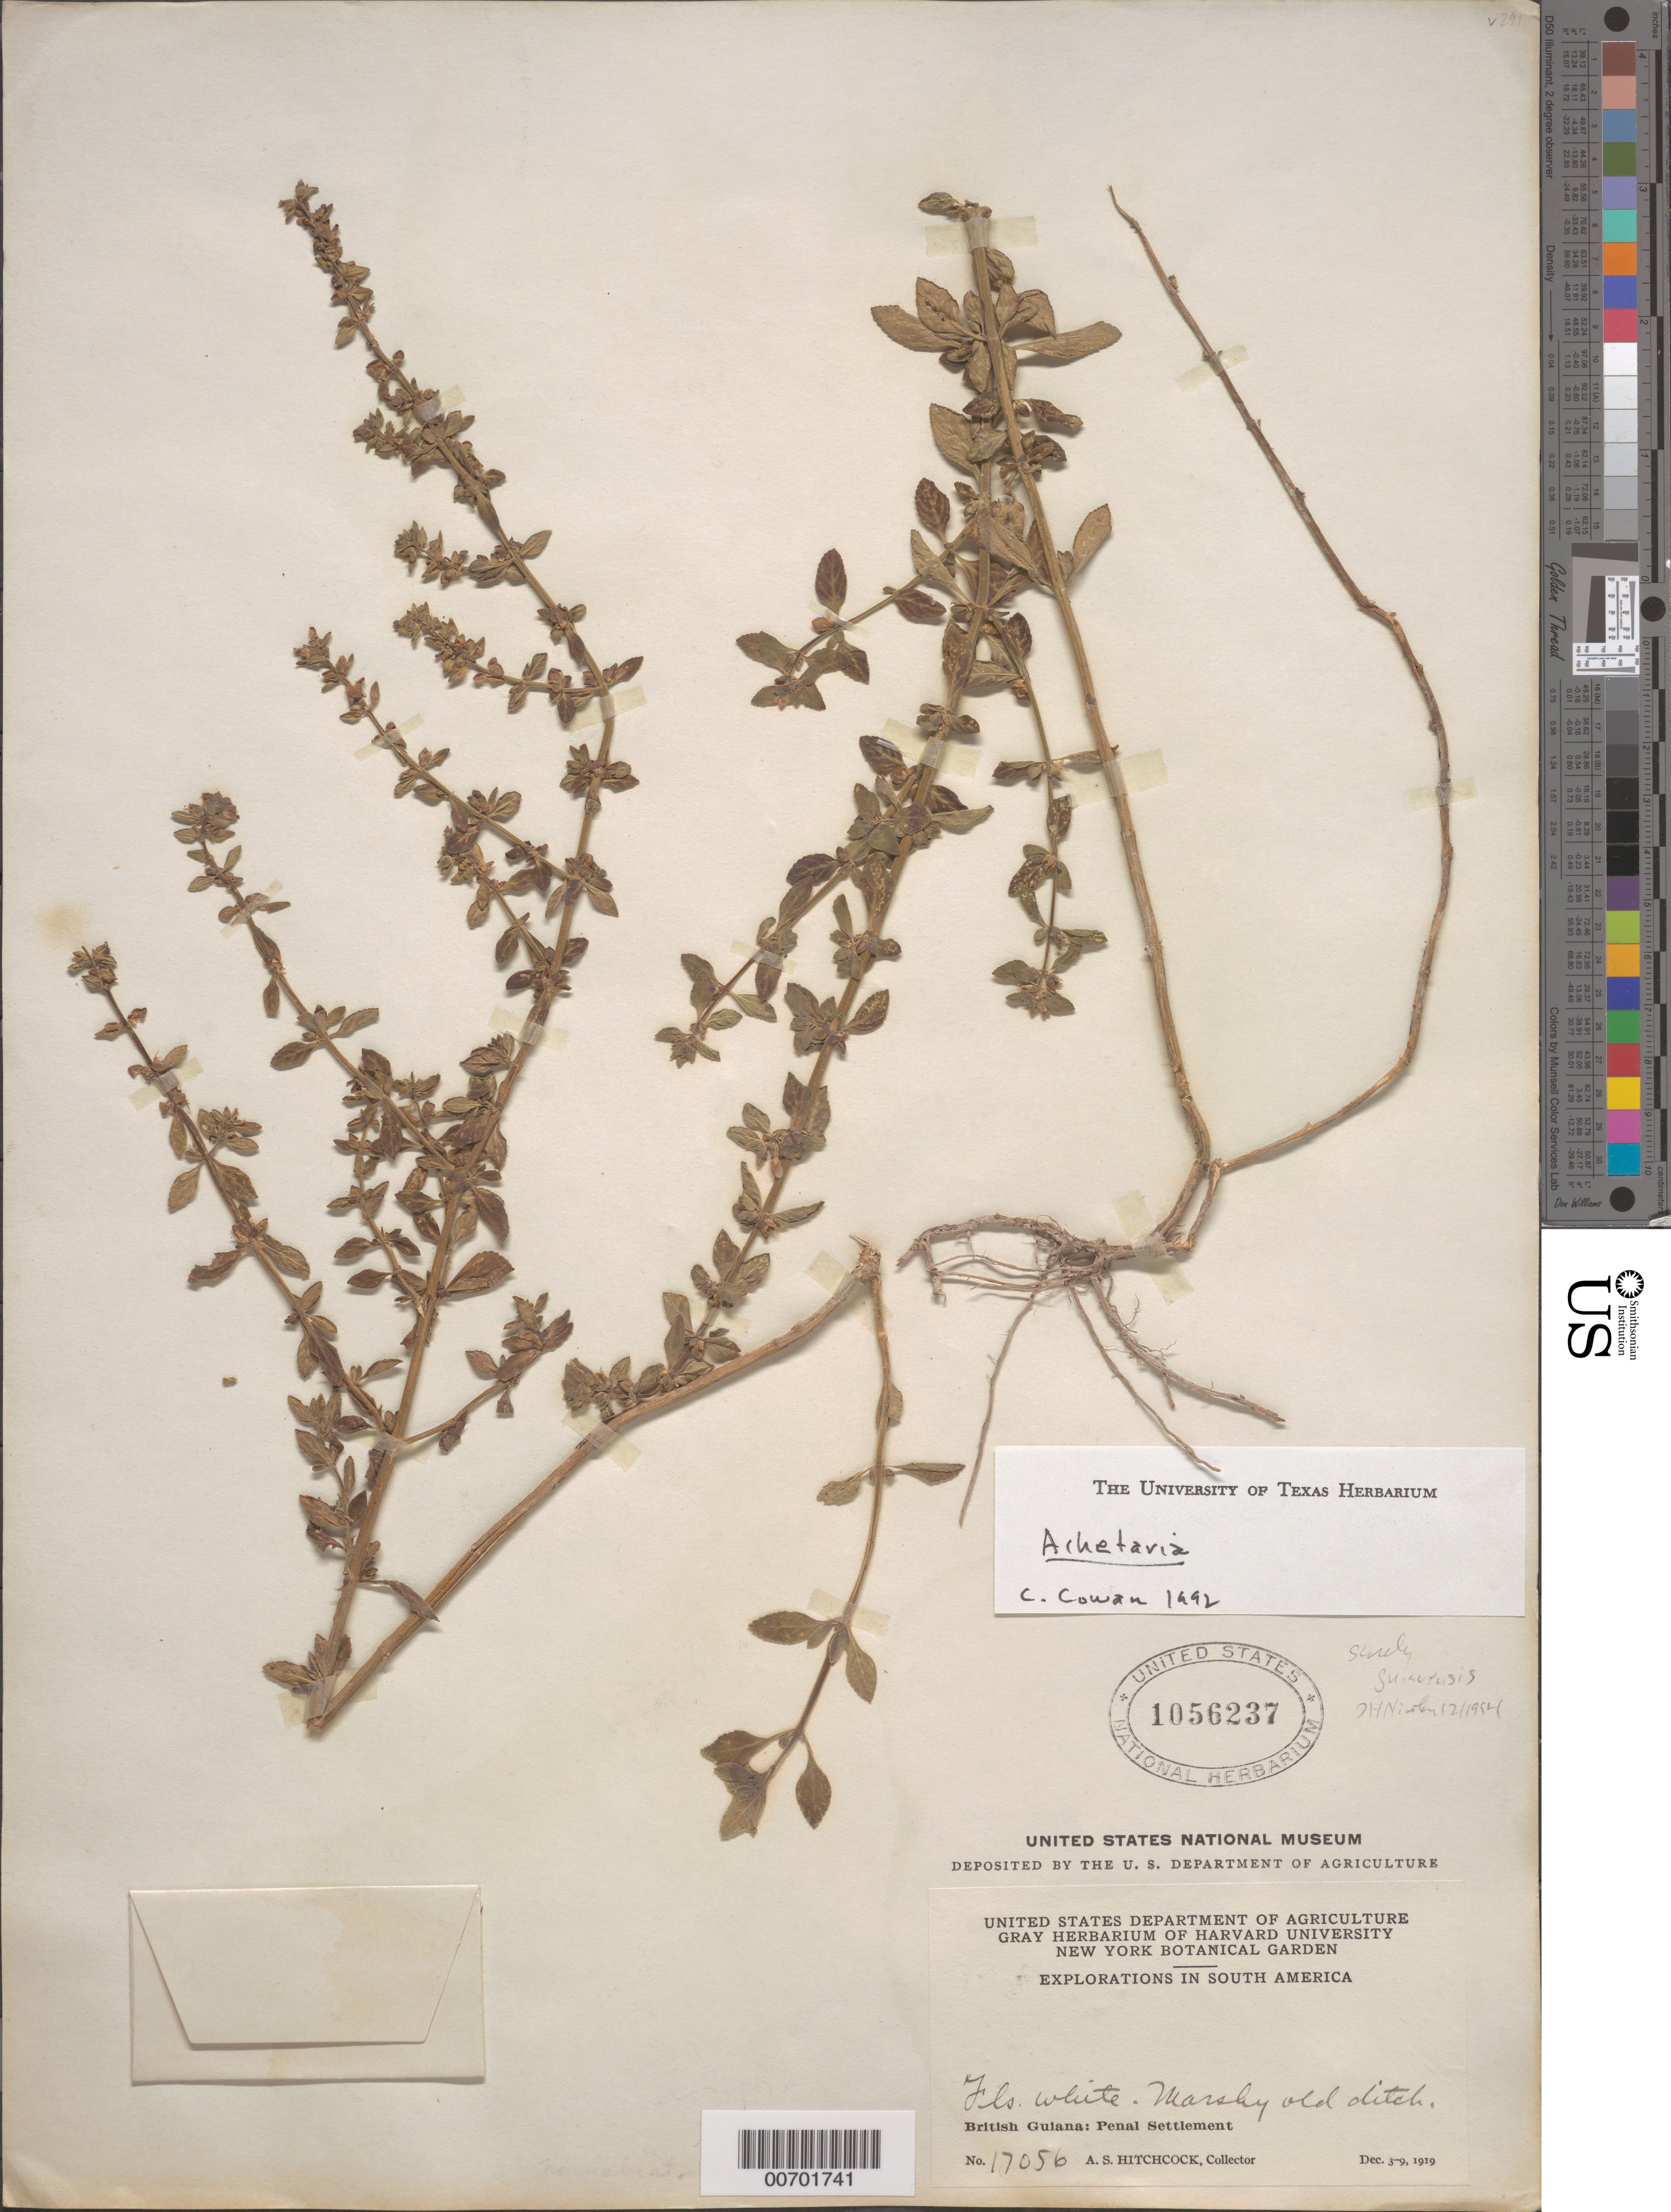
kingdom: Plantae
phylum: Tracheophyta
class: Magnoliopsida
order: Lamiales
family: Plantaginaceae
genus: Matourea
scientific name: Matourea scutellarioides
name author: (Benth.) Colletta & V.C. Souza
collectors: A. S. Hitchcock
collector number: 17056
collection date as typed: Dec. 3-9, 1919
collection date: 1919-12-03/1919-12-09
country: Guyana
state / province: Cuyuni-Mazaruni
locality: Penal Settlement, on W side of Essequibo River, near mouth of Mazaruni River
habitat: Marshy old ditch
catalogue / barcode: US 1056237